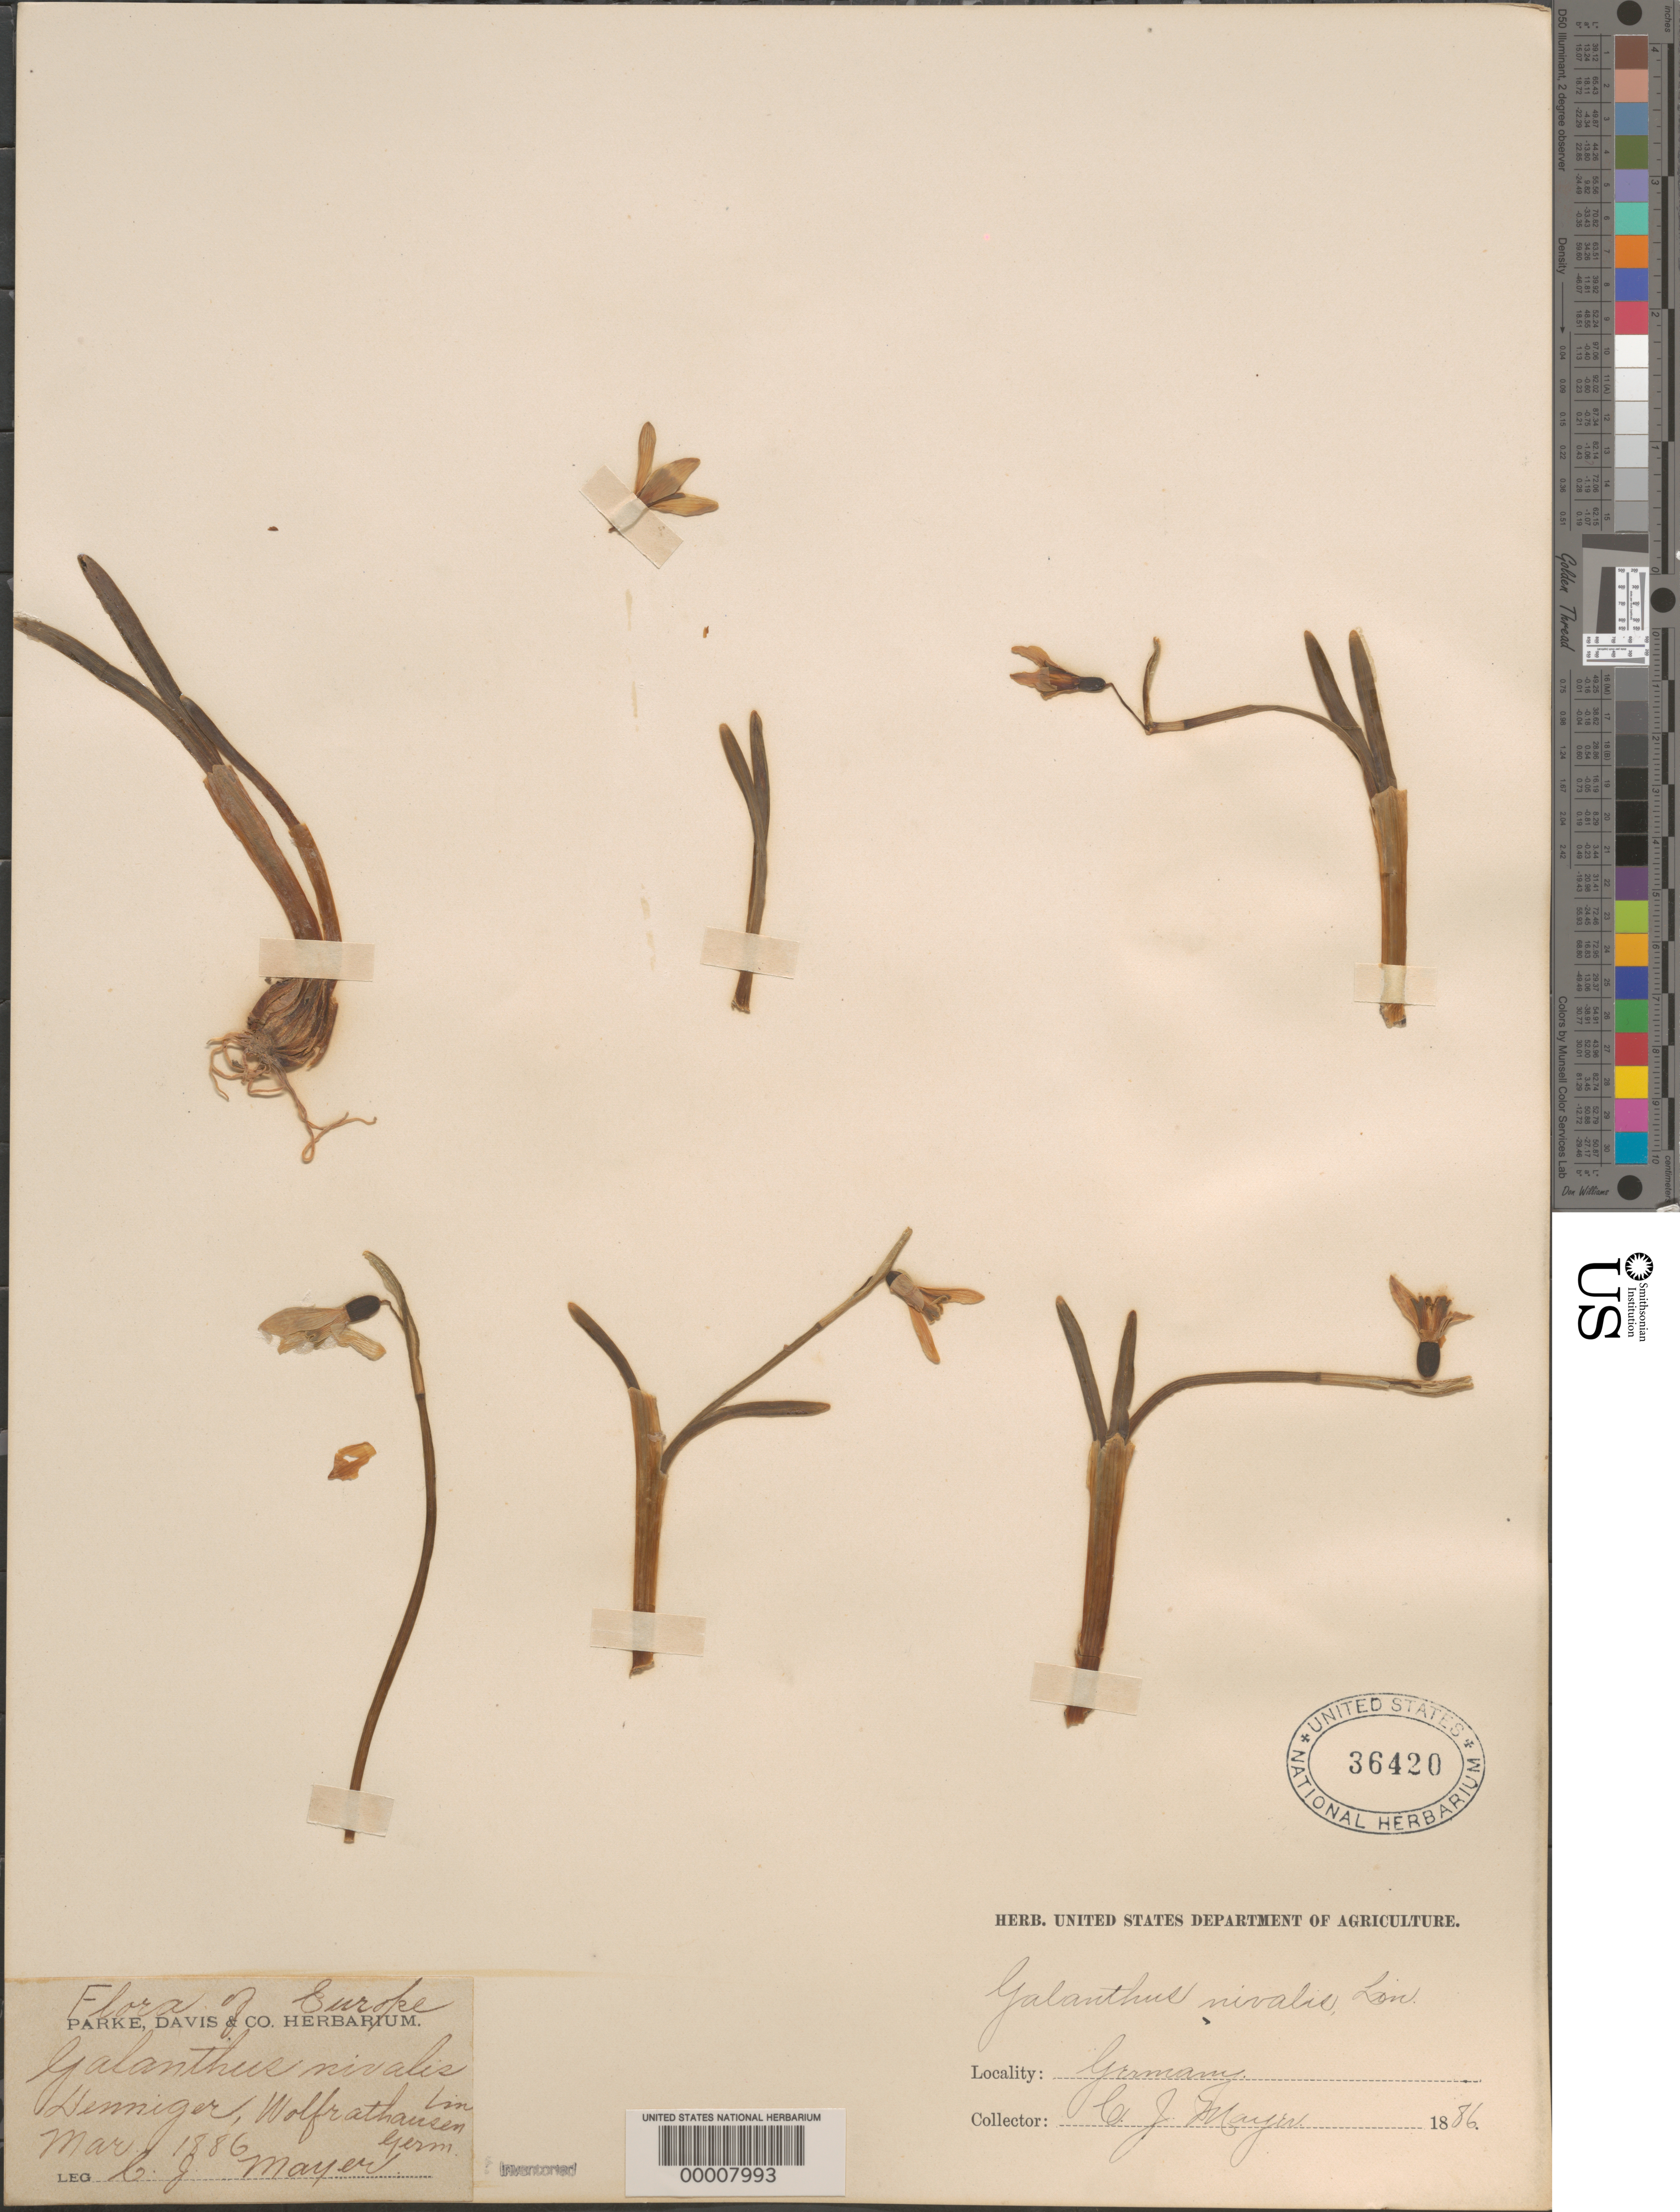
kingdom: Plantae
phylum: Tracheophyta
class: Liliopsida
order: Asparagales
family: Amaryllidaceae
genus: Galanthus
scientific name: Galanthus nivalis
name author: L.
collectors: C. Mayer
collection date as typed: Mar 1886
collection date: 1886-03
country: Germany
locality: Henniger, Wolfrathausen, "West Germany"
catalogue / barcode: US 36420